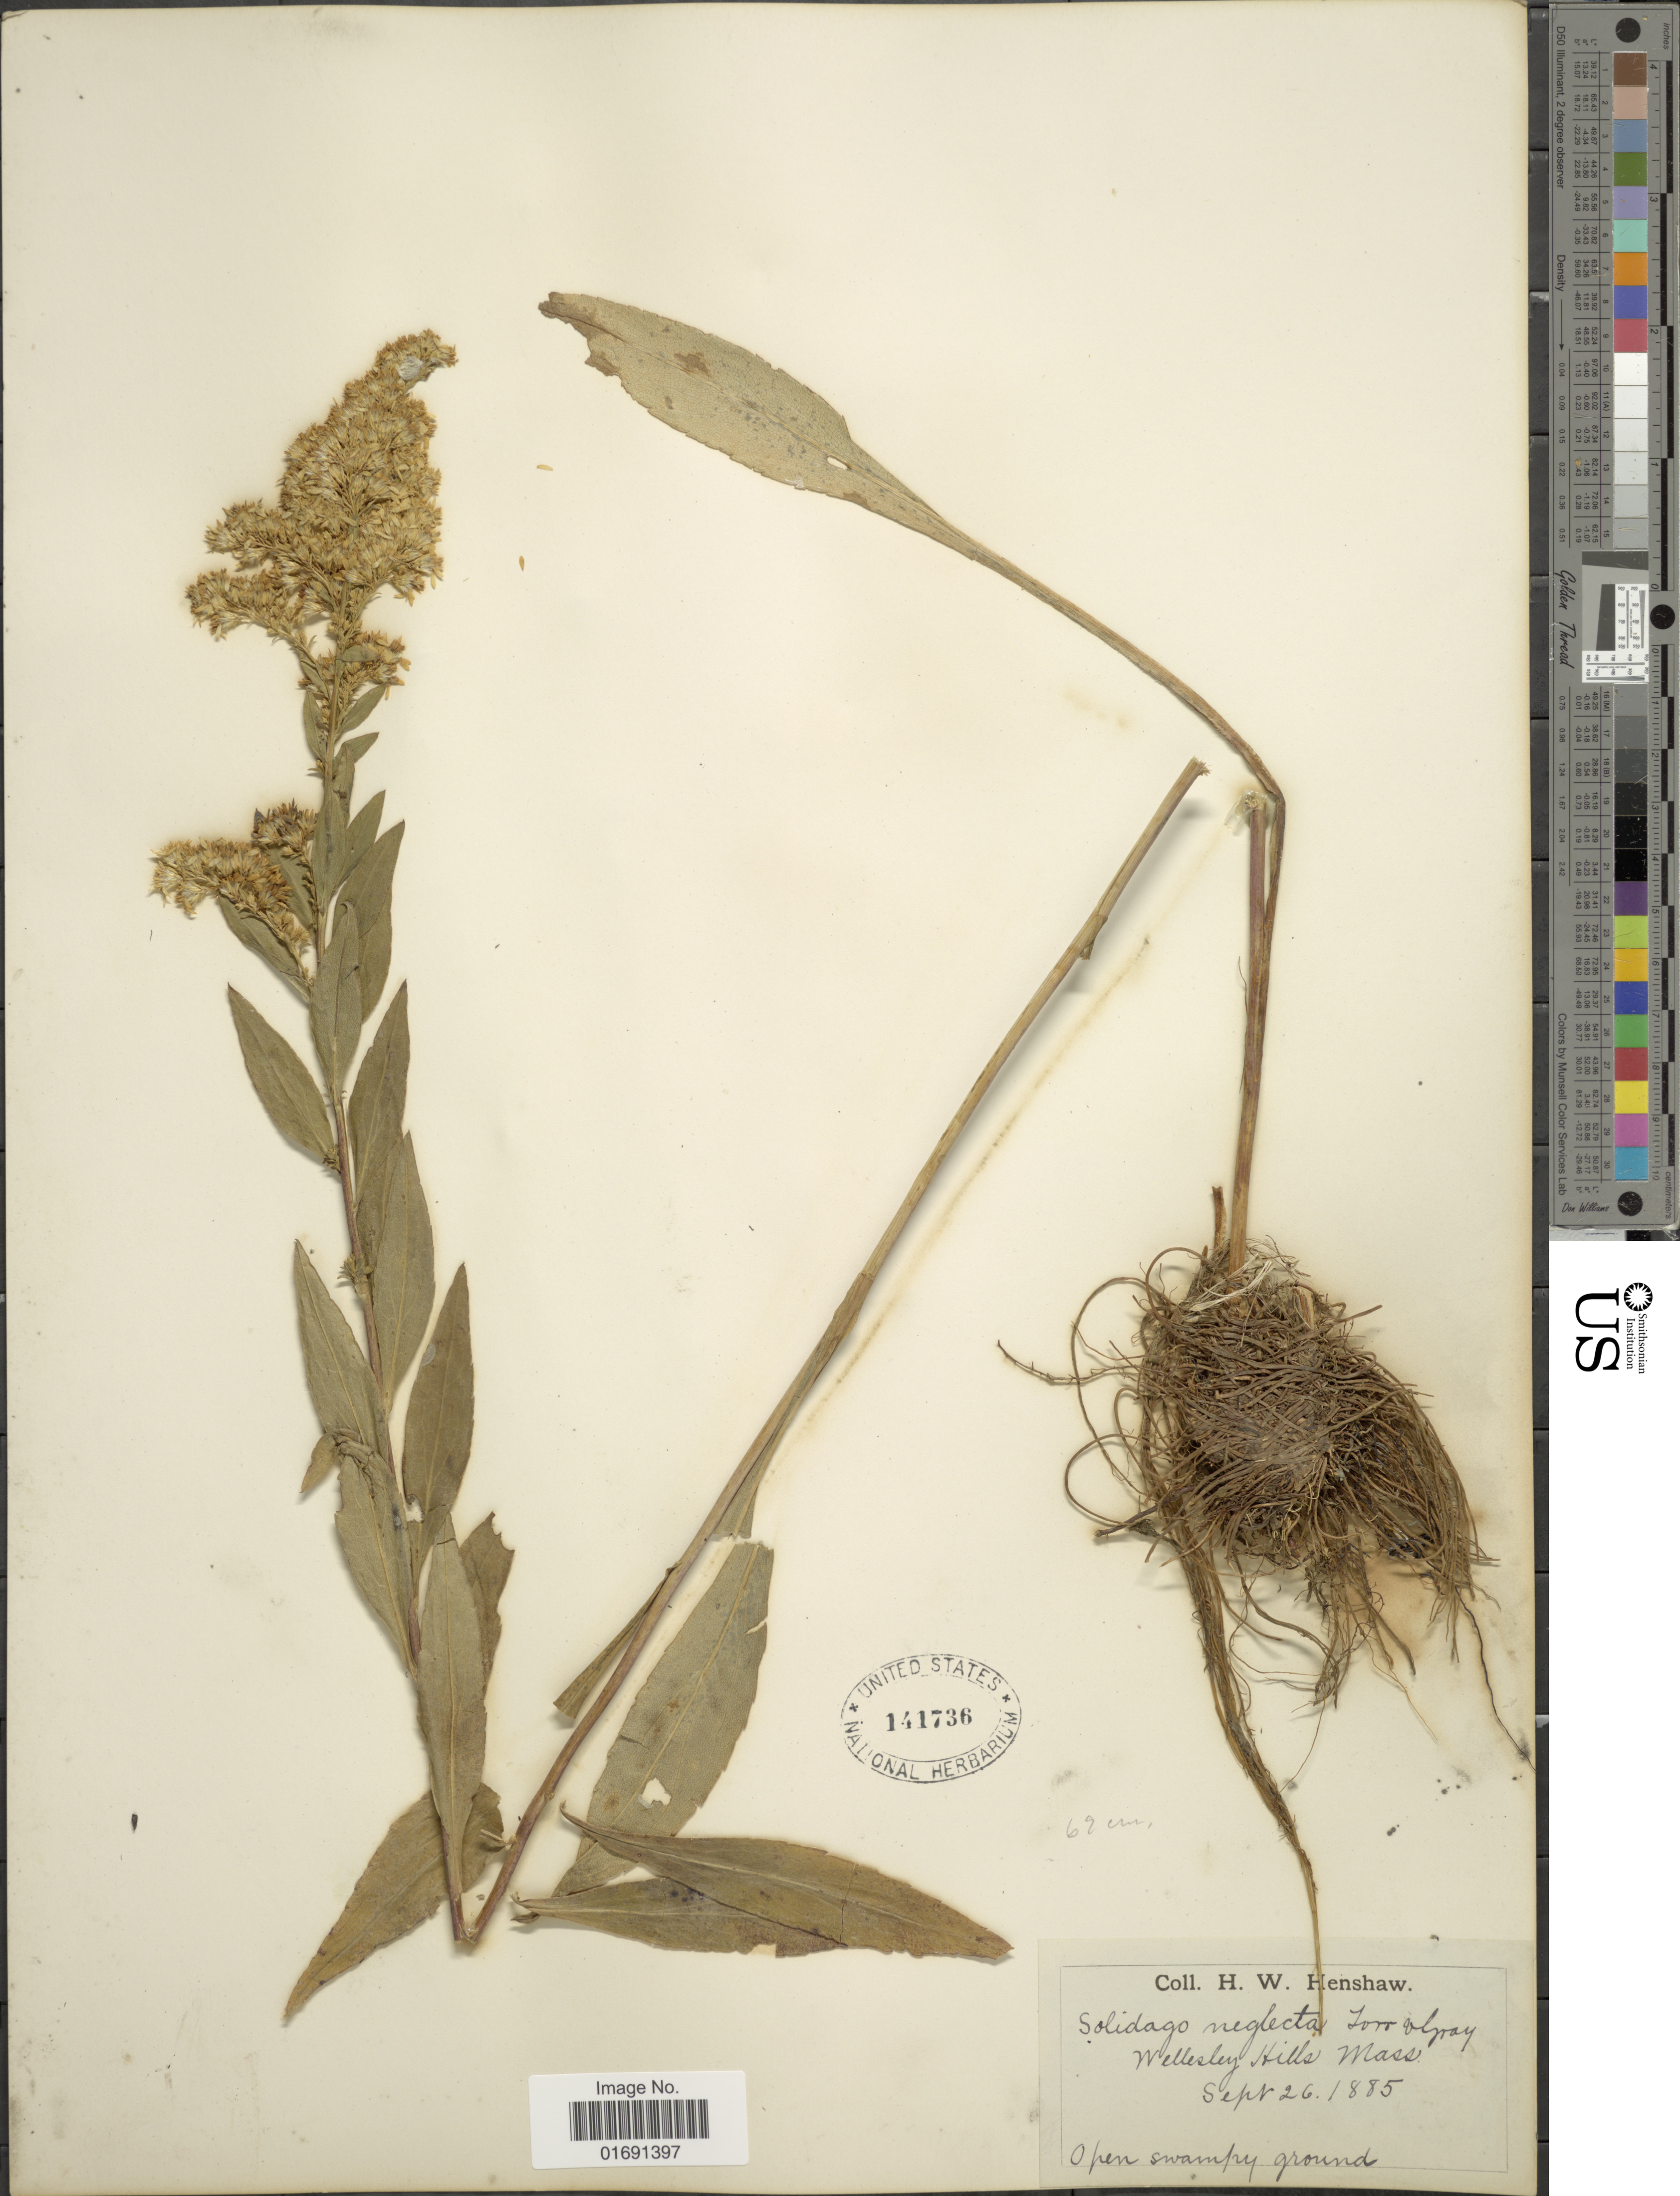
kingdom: Plantae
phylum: Tracheophyta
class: Magnoliopsida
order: Asterales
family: Asteraceae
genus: Solidago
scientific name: Solidago uniligulata var. neglecta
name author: Fernald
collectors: H. Henshaw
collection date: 1885-09-26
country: United States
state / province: Massachusetts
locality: Wellesley Hills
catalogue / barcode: US 141736